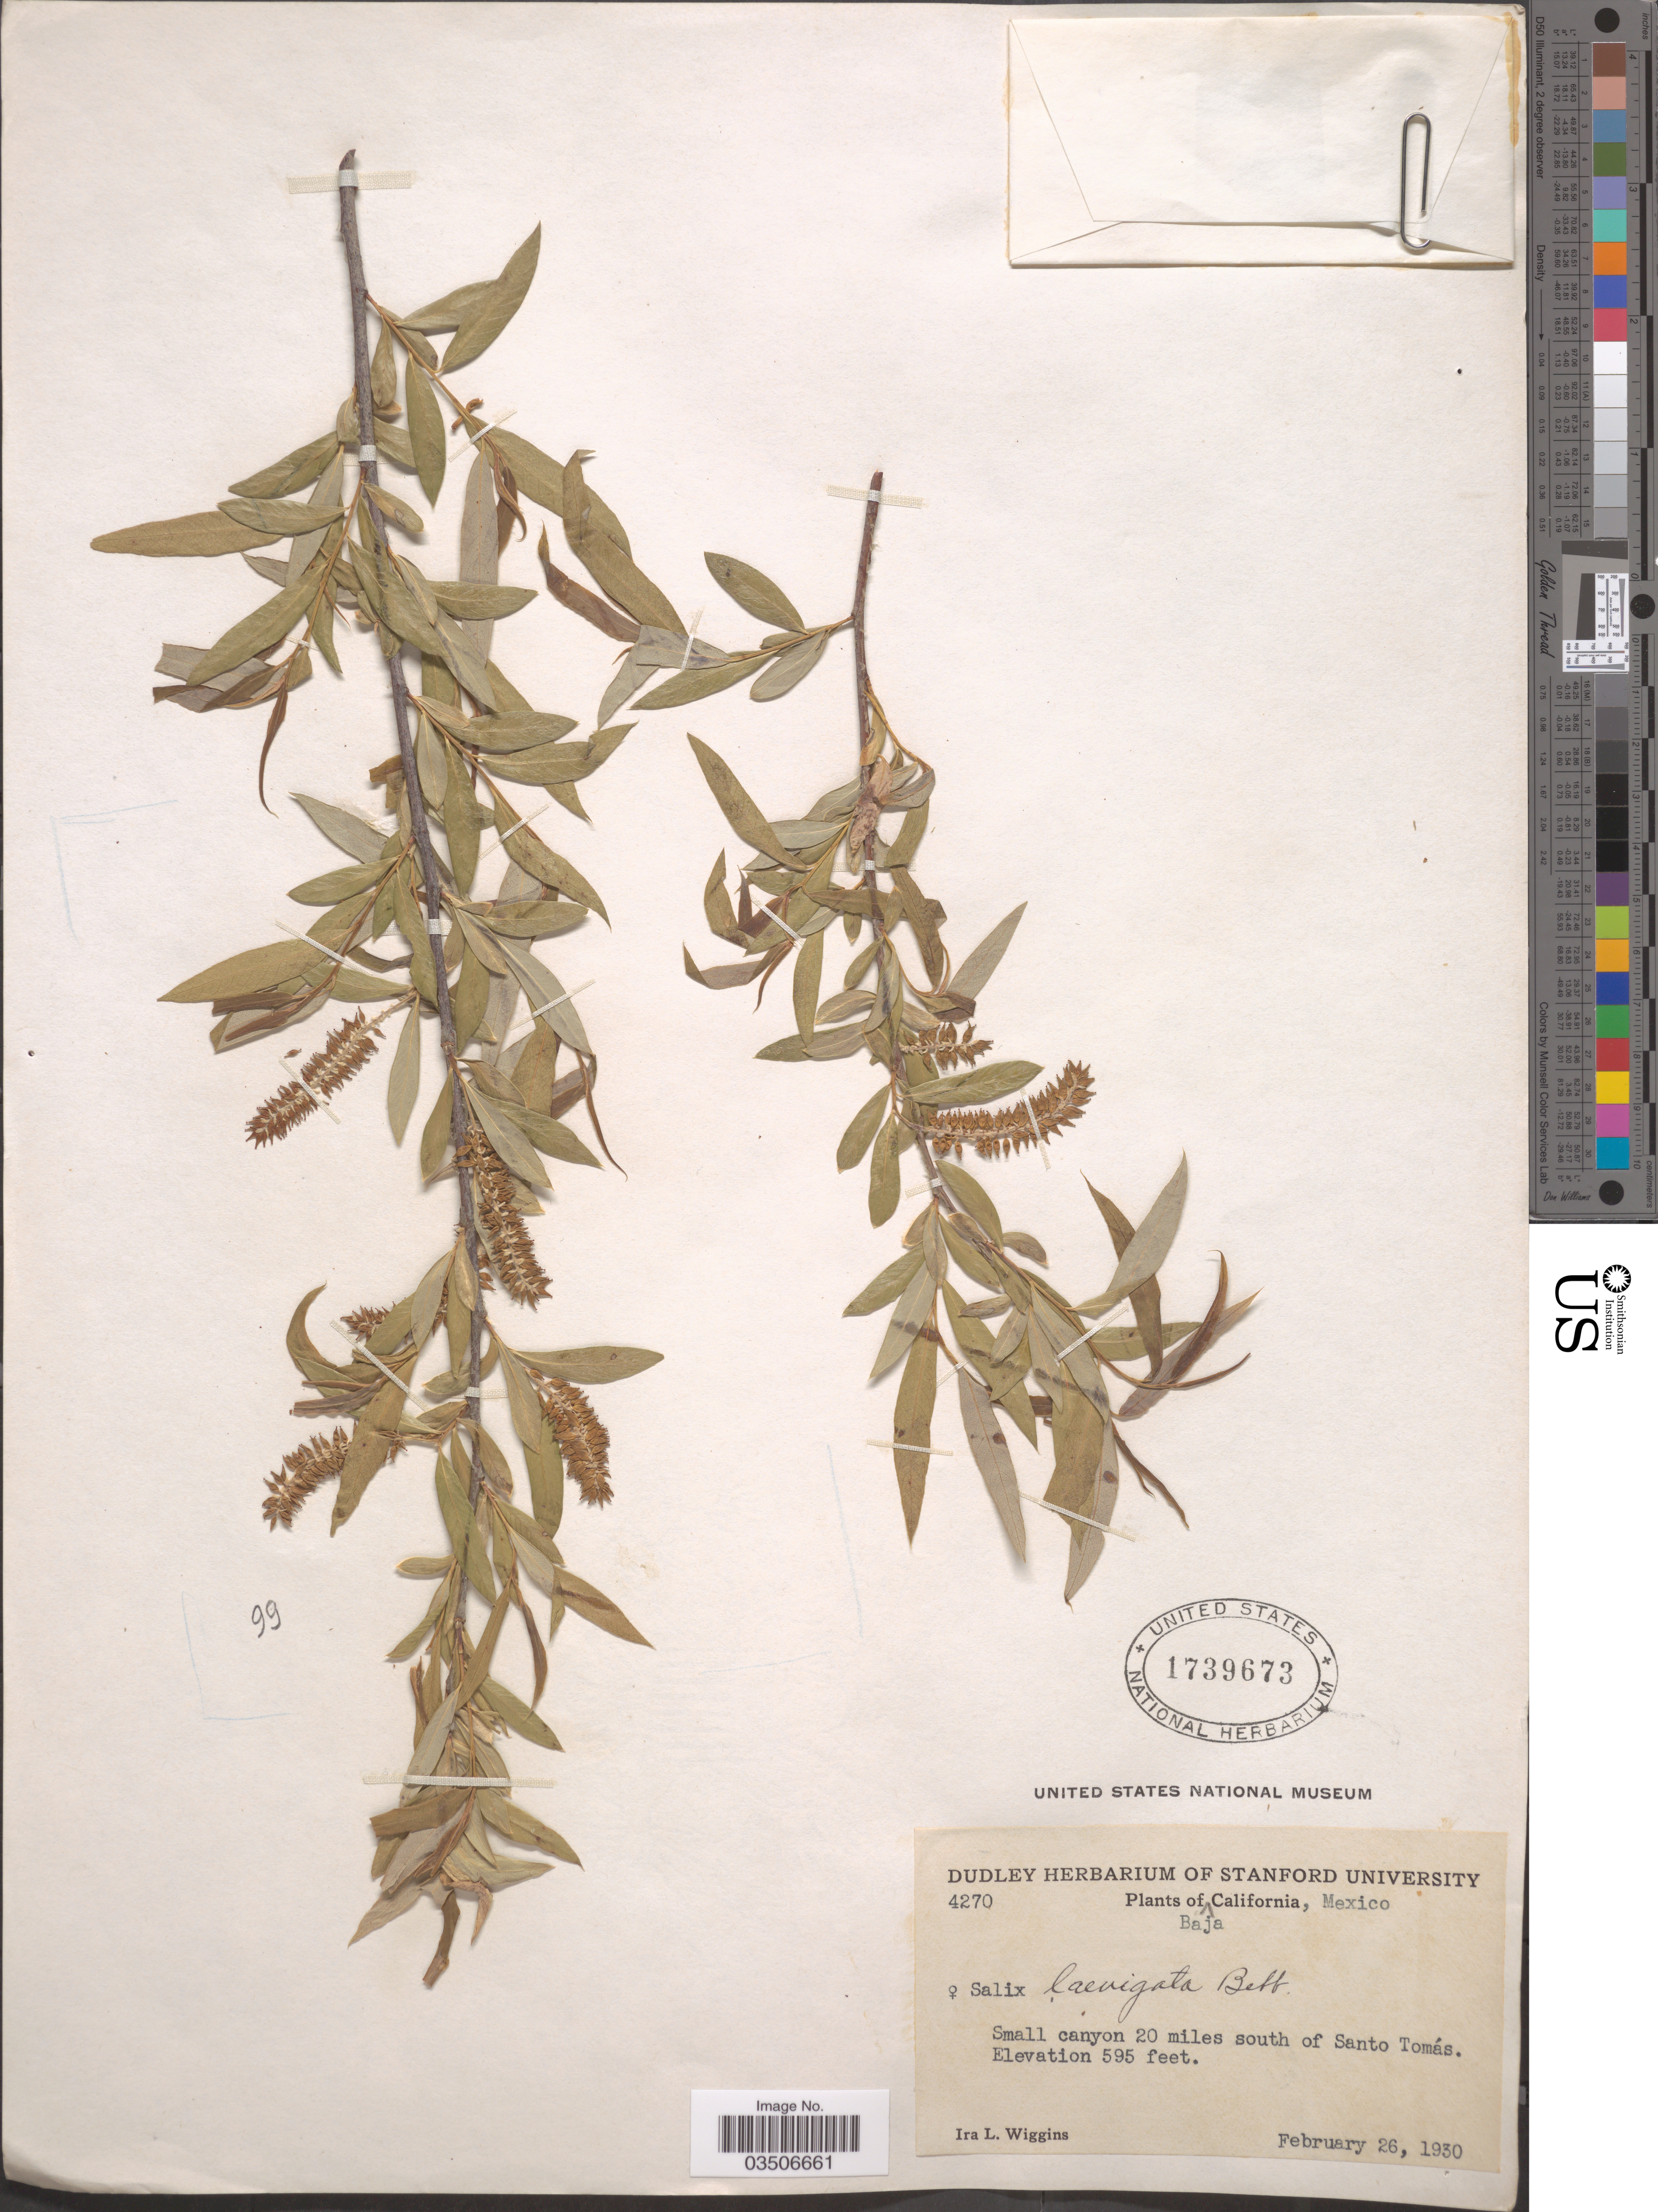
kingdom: Plantae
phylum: Tracheophyta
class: Magnoliopsida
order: Malpighiales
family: Salicaceae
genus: Salix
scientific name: Salix laevigata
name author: Bebb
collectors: I. L. Wiggins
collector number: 4270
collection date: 1930-02-26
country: Mexico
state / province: Baja California Norte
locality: Small canyon 20 miles south of Santo Tomás.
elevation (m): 181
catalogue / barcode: US 1739673